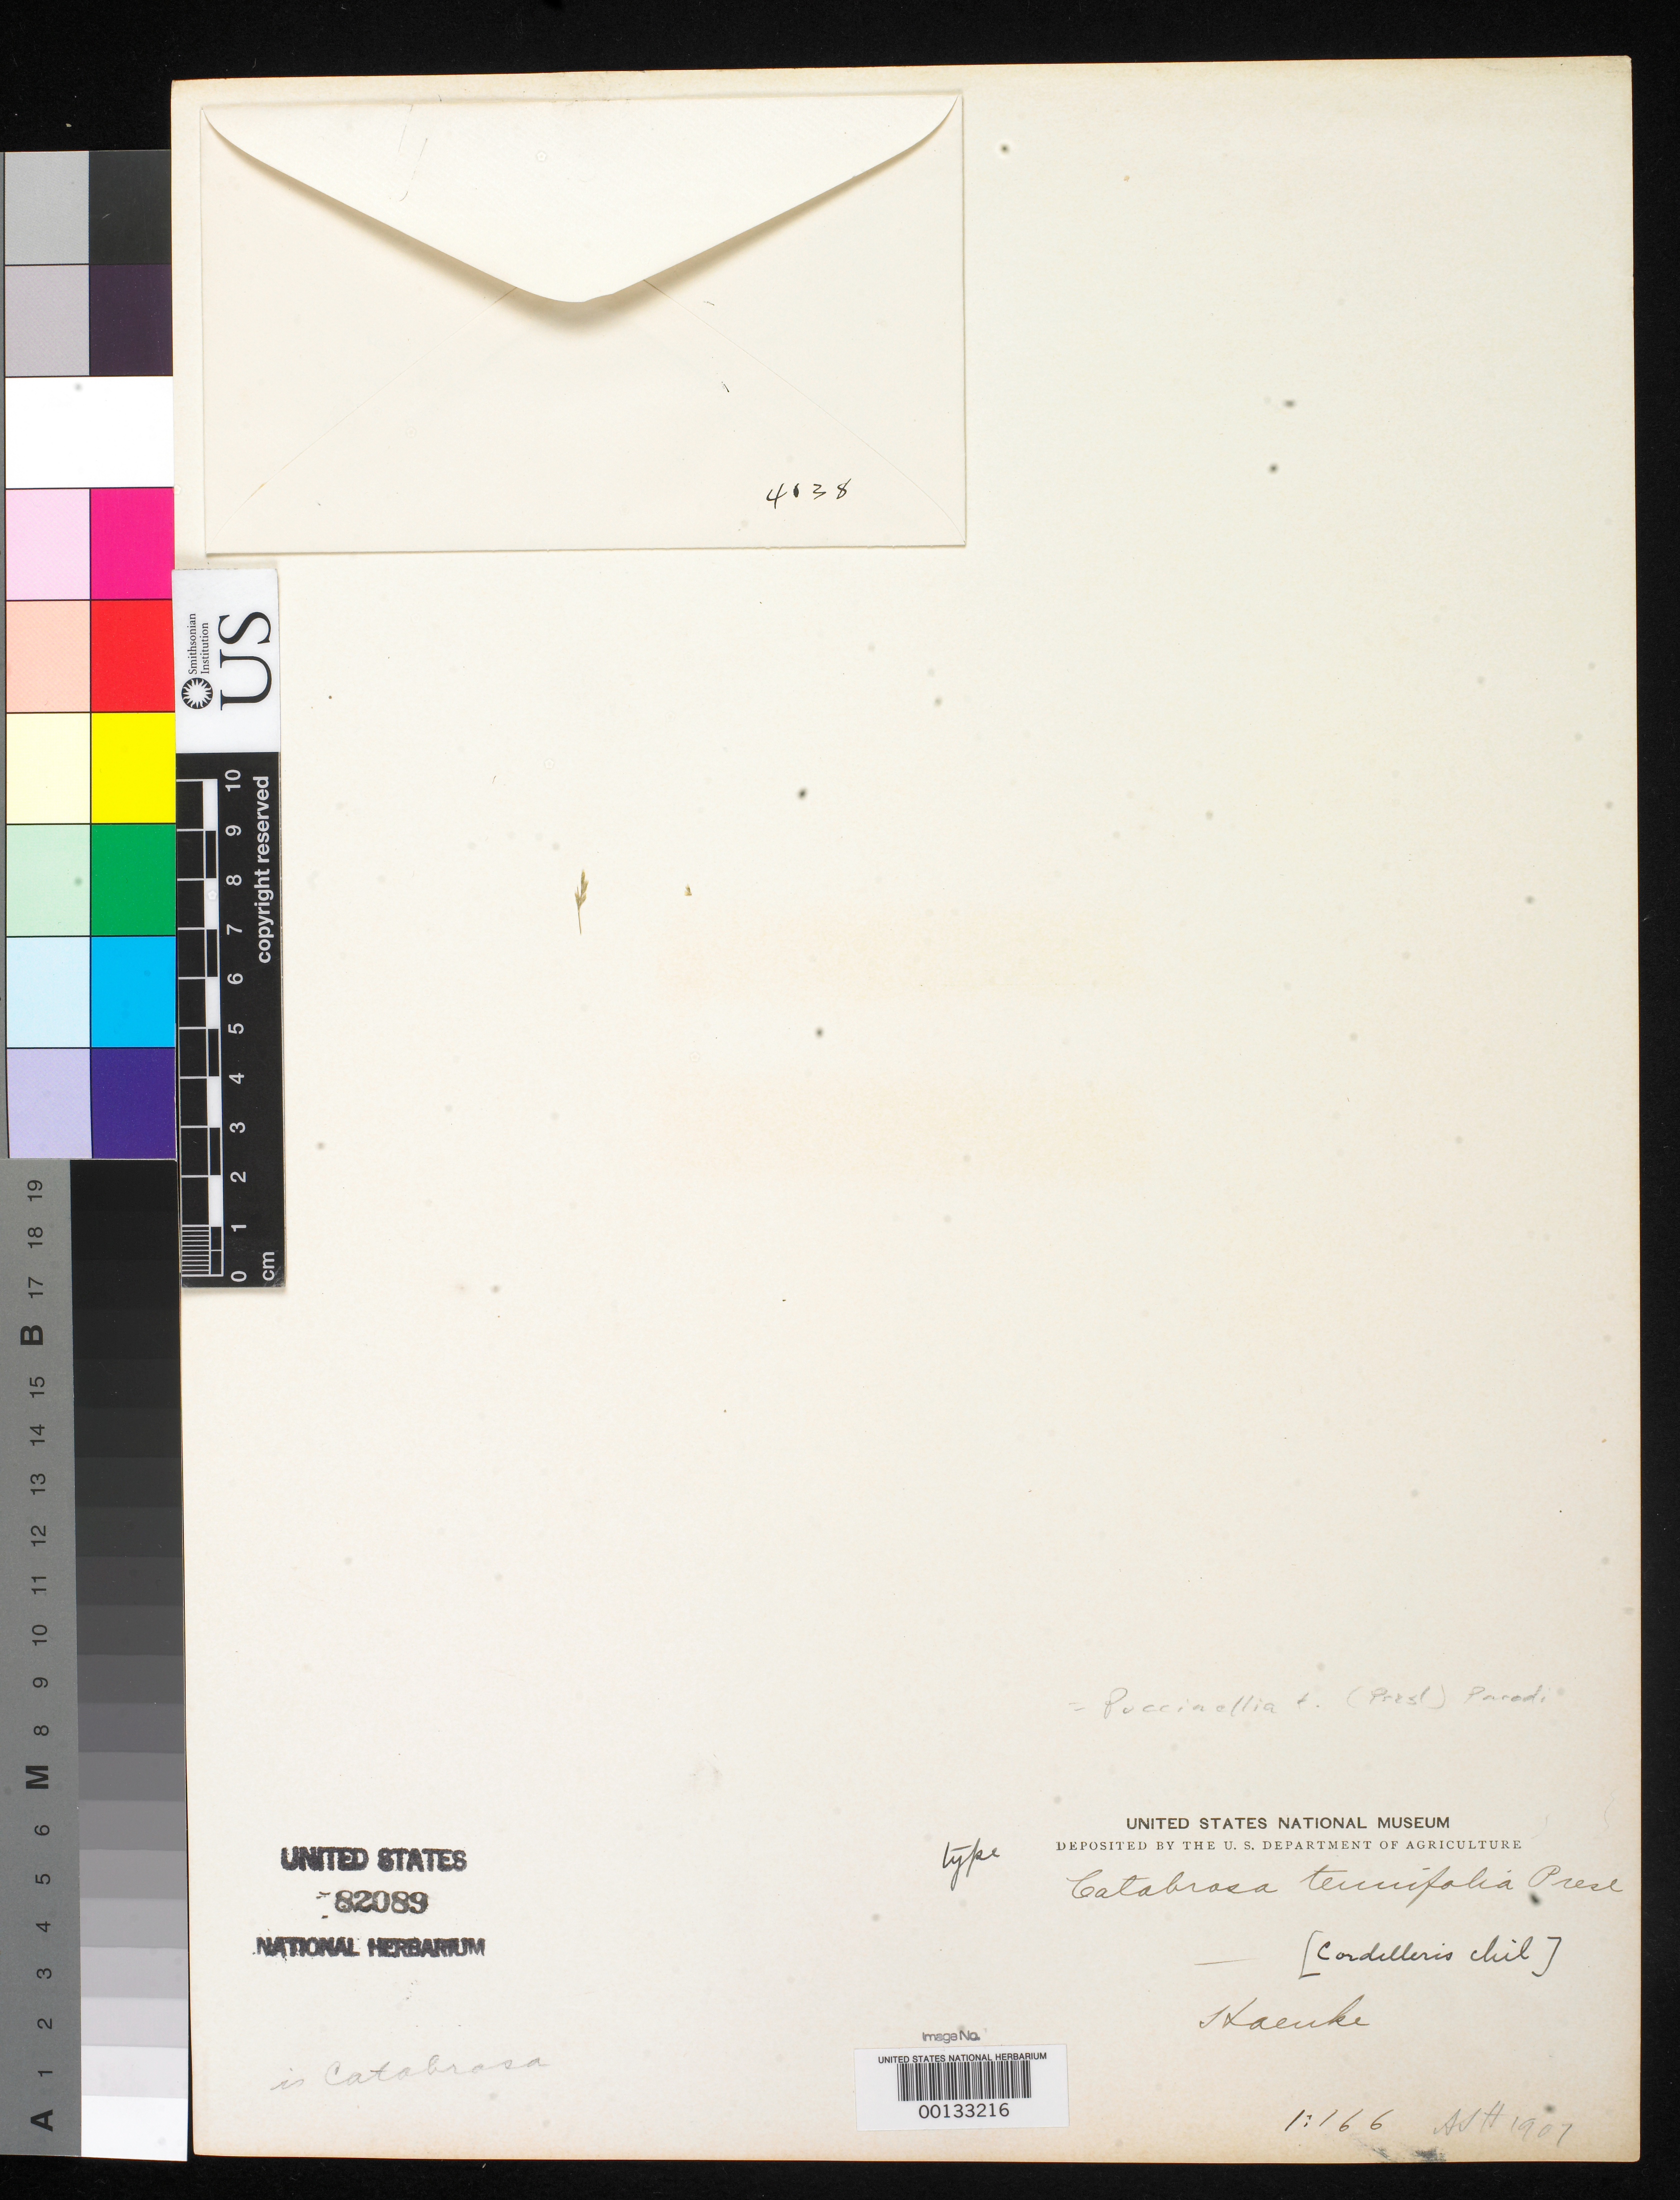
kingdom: Plantae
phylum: Tracheophyta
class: Liliopsida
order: Poales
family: Poaceae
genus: Catabrosa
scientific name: Catabrosa tenuifolia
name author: J. Presl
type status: Type Collection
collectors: T. P. X. Haenke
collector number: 4138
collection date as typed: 1907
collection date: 1907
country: Chile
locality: Cordilleris Chilensibus.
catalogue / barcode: US 82089